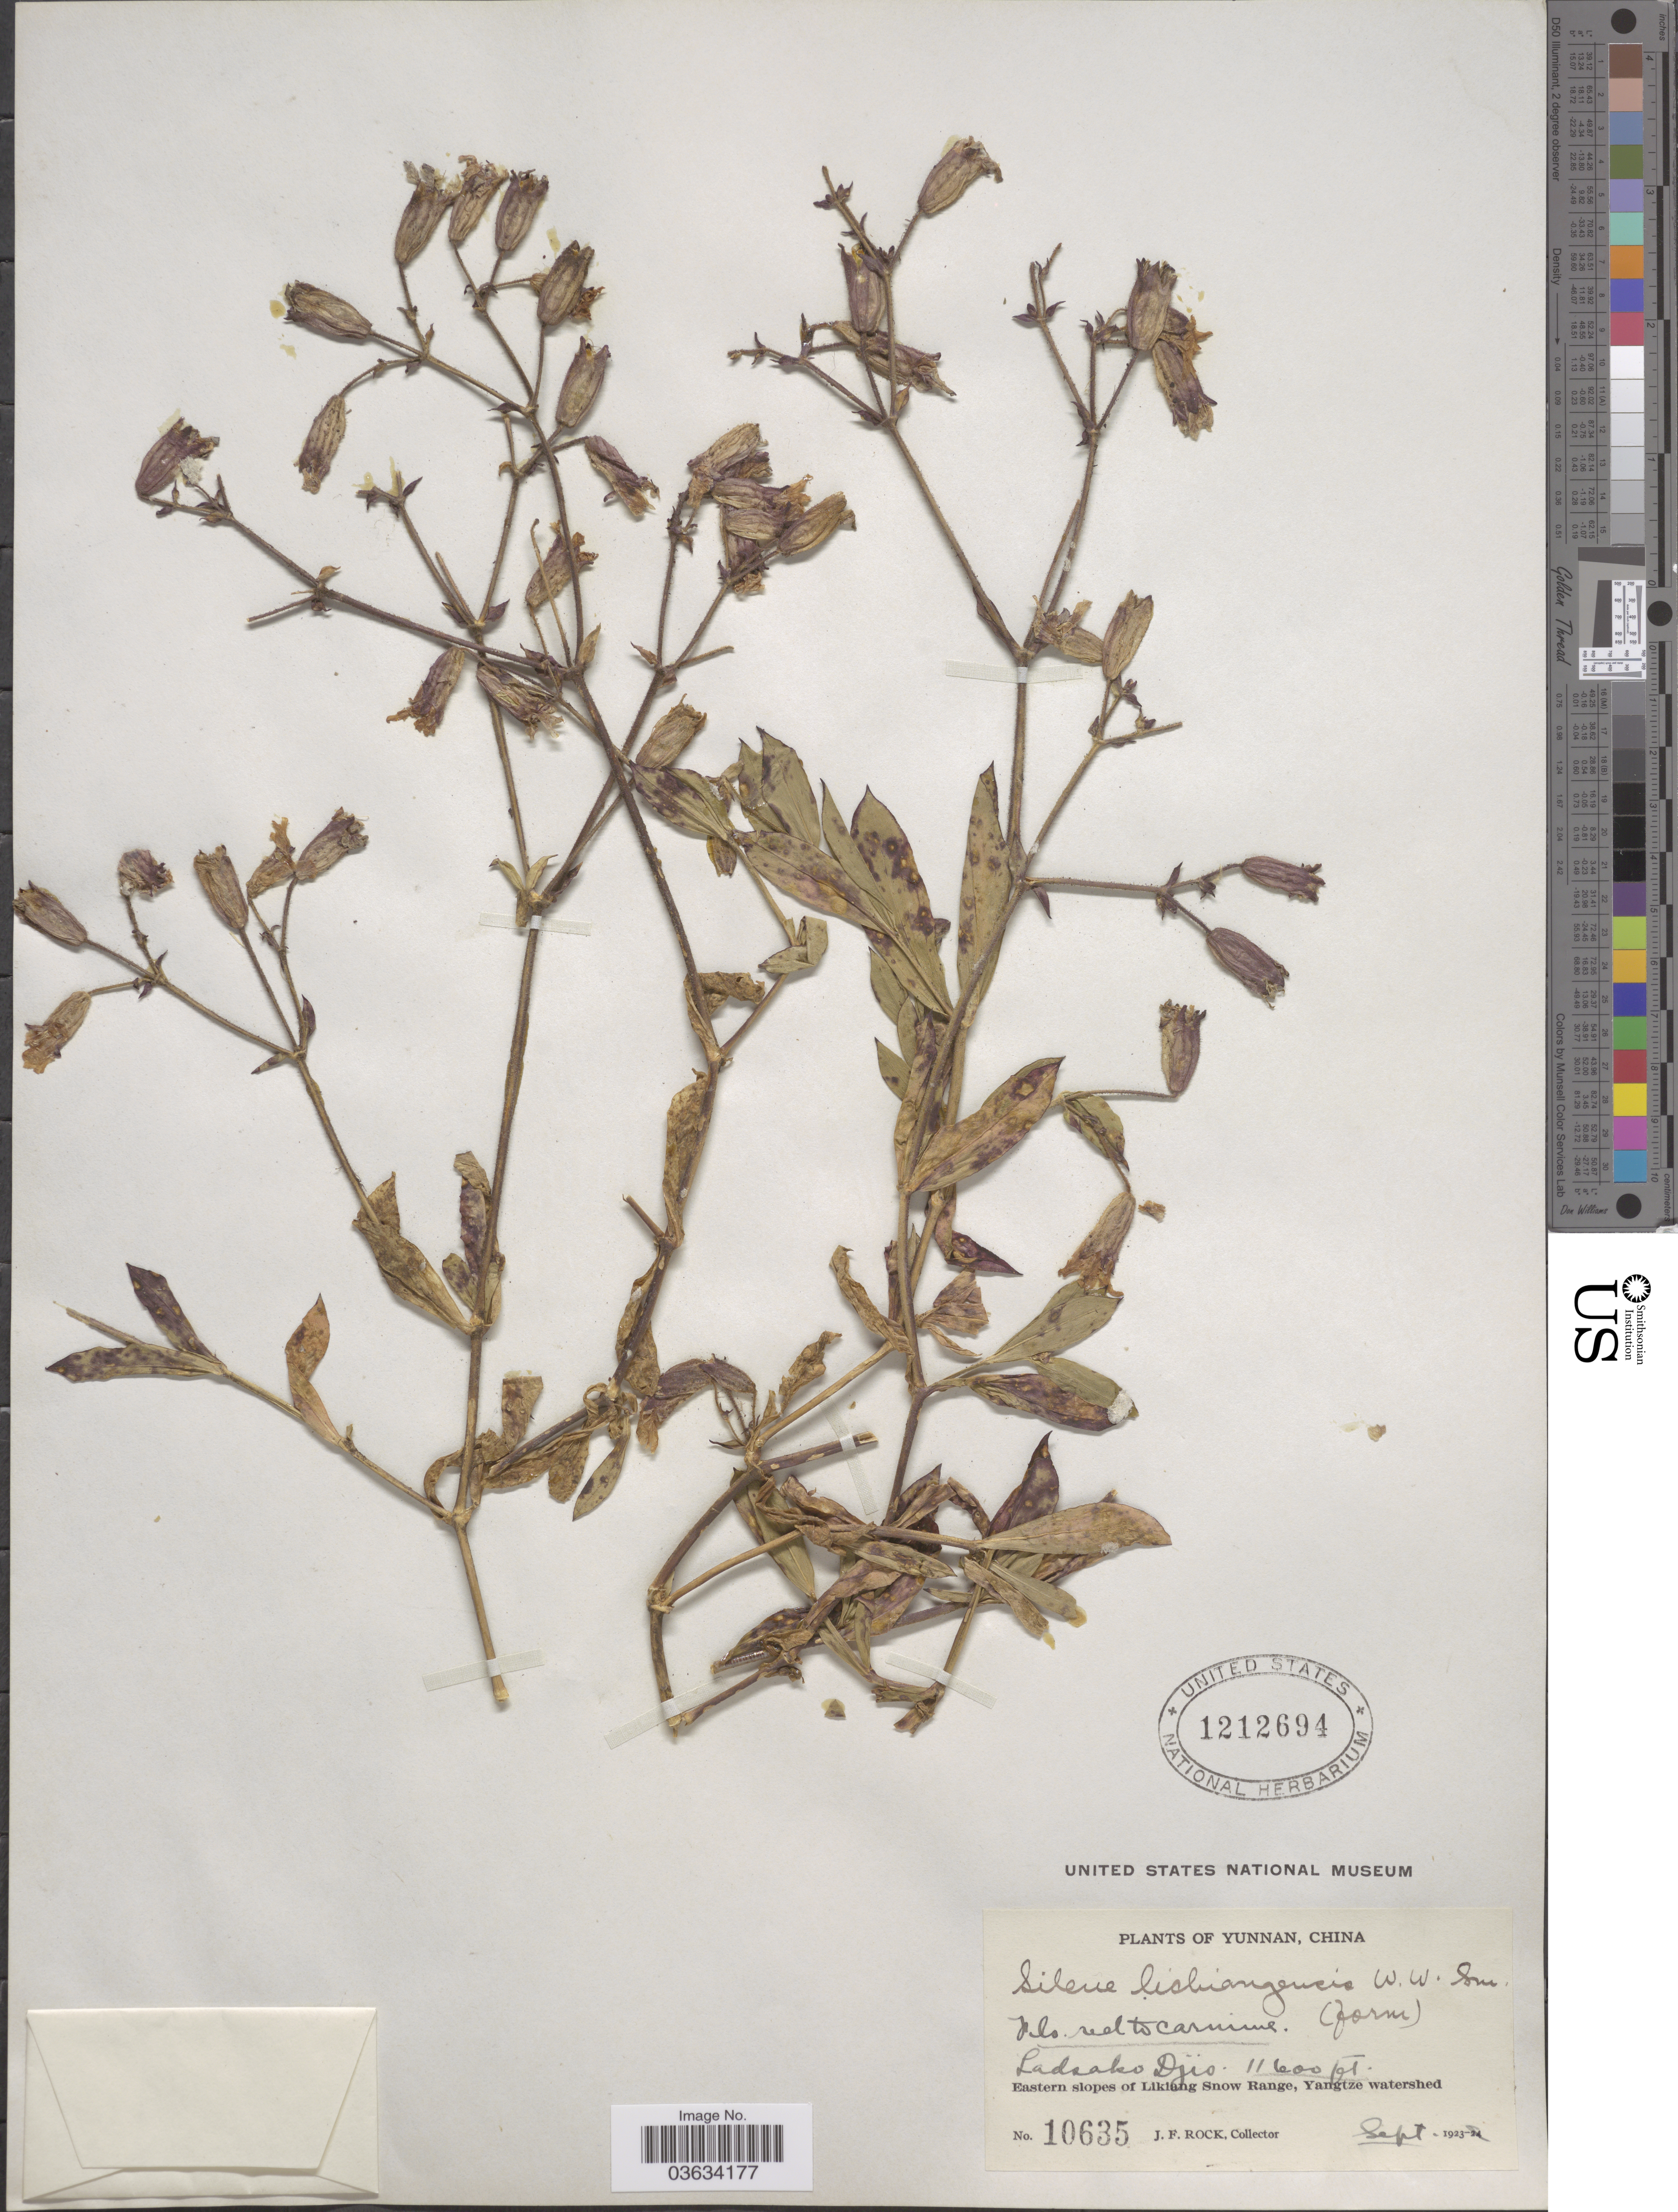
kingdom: Plantae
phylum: Tracheophyta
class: Magnoliopsida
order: Caryophyllales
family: Caryophyllaceae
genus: Silene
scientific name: Silene lichiangensis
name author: W.W. Sm.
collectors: J. Rock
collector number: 10635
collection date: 1923-09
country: China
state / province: Yunnan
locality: Ladsako Djio. Eastern slopes of Likiang Snow Range, Yangtze watershed.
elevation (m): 3536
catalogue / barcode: US 1212694